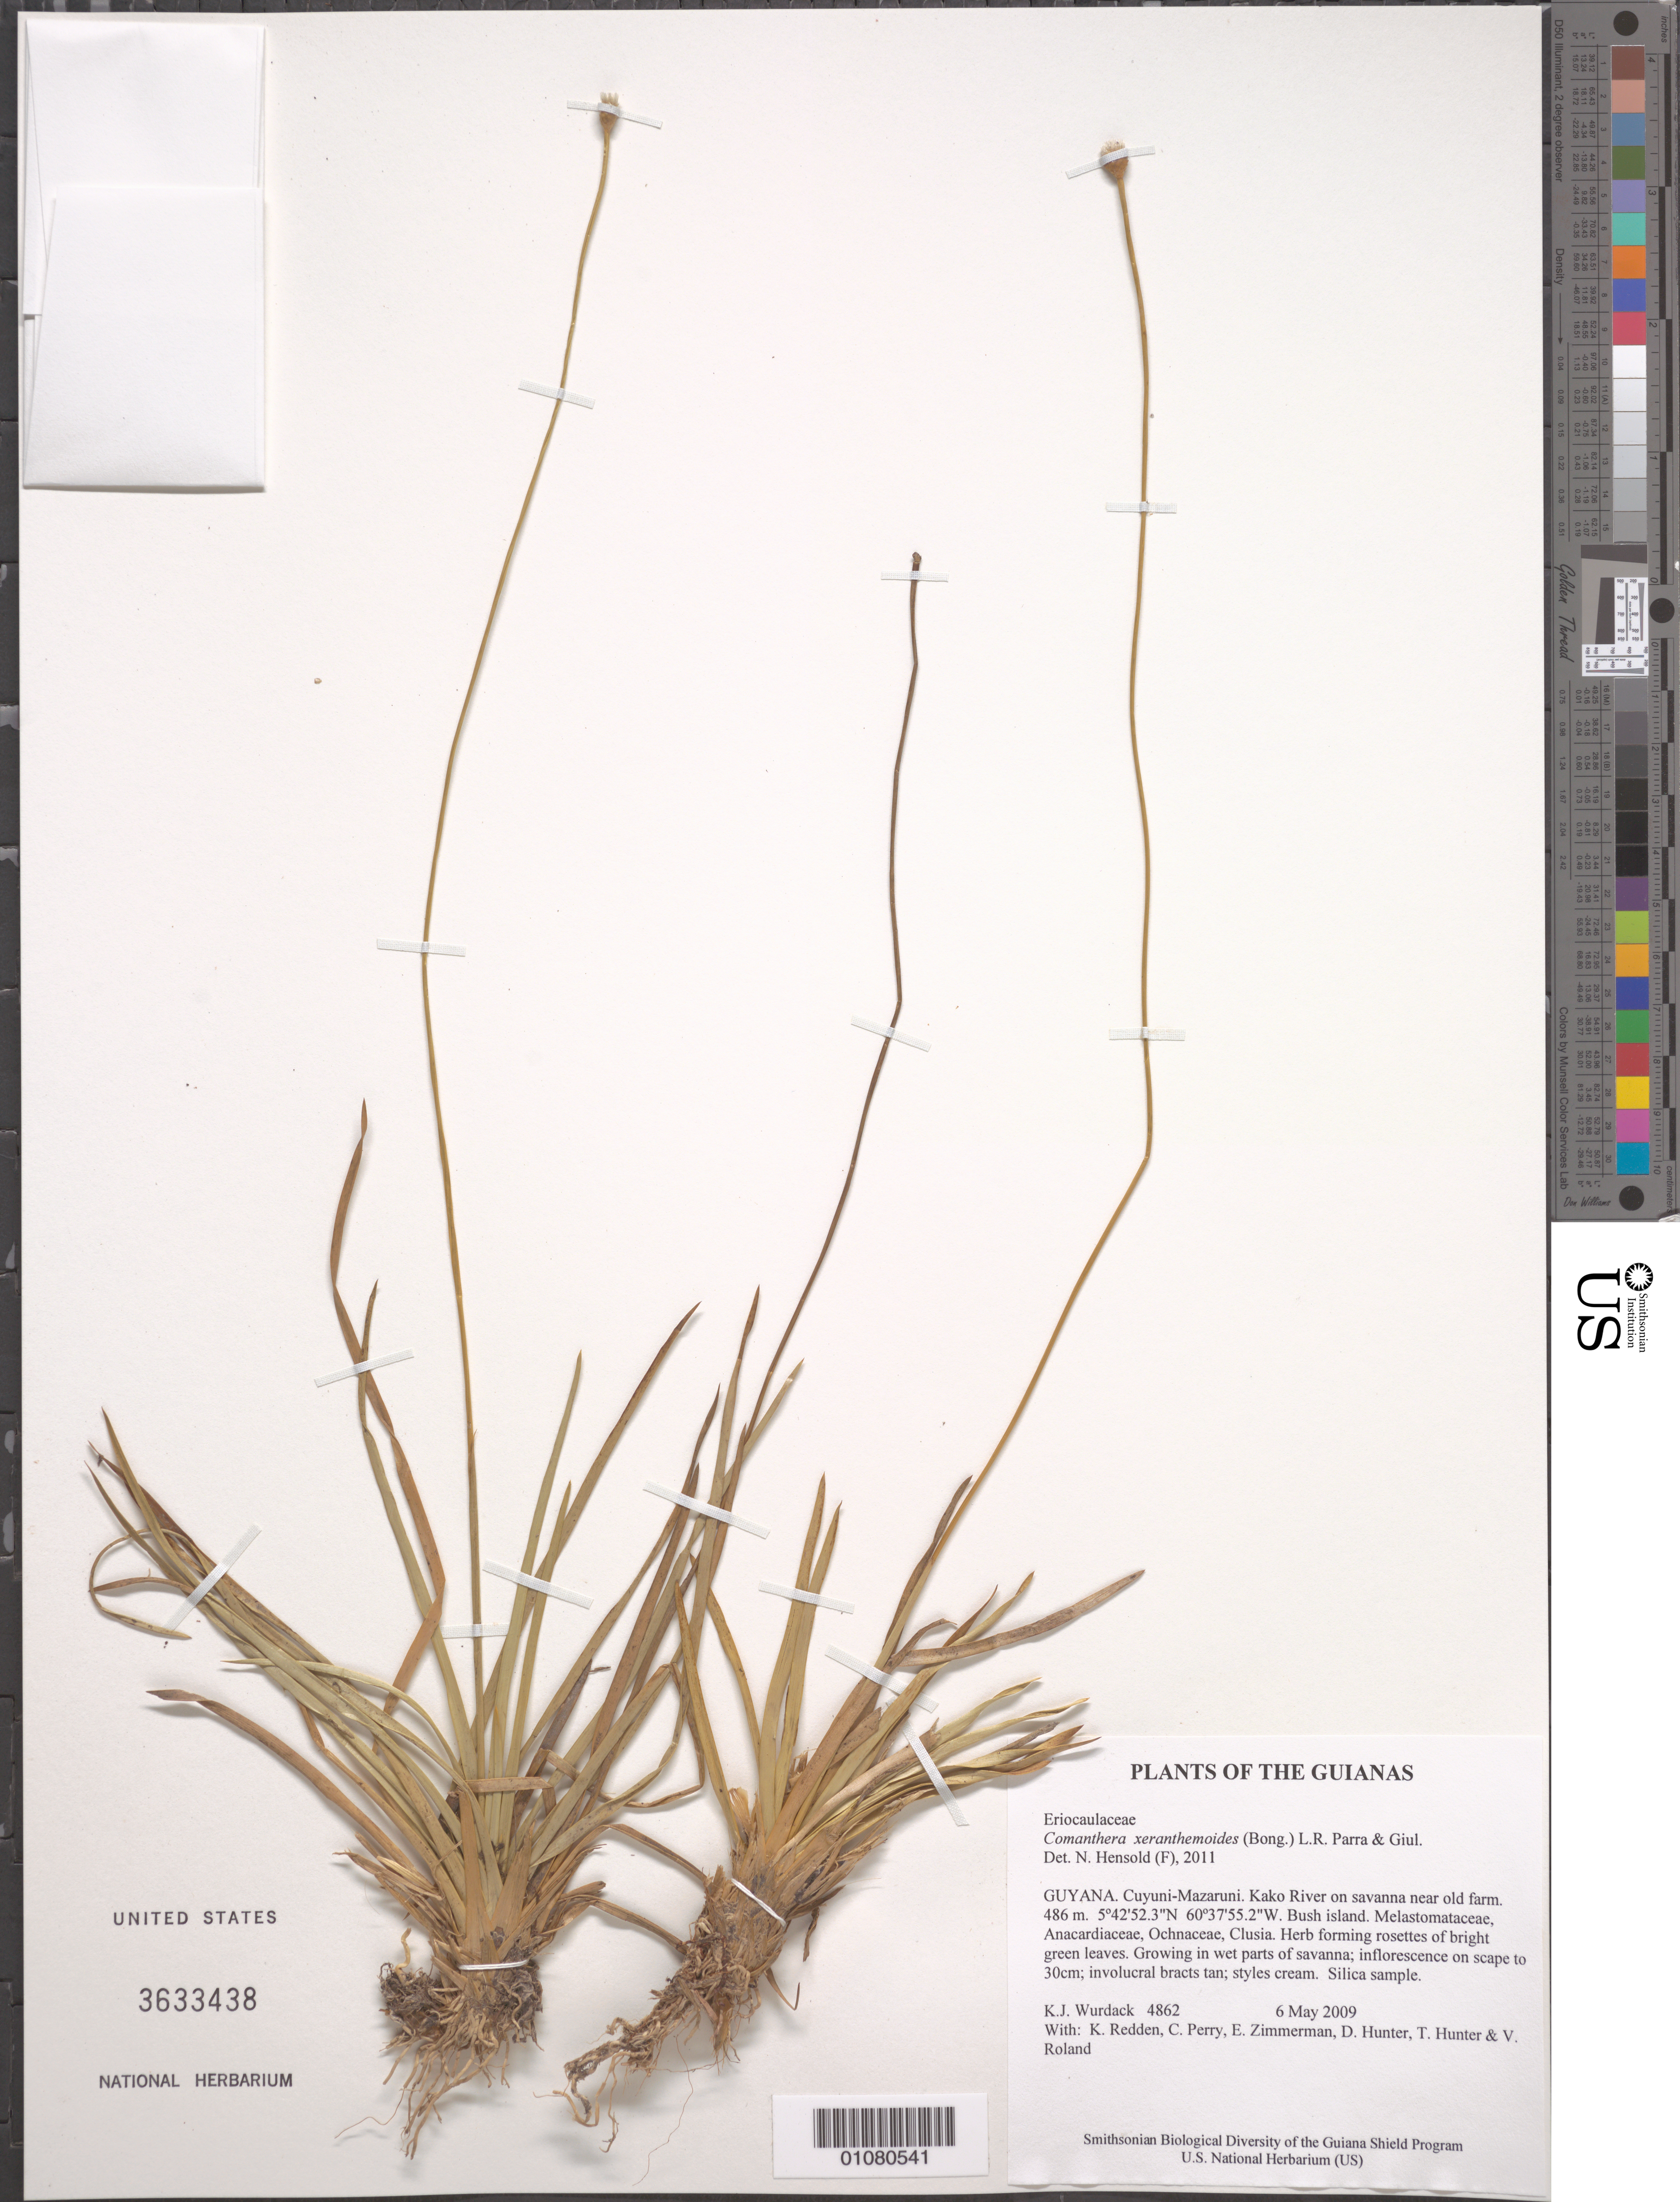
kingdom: Plantae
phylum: Tracheophyta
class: Liliopsida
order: Poales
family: Eriocaulaceae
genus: Comanthera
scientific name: Comanthera xeranthemoides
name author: (Bong.) L.R. Parra & Giul.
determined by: Hensold, N.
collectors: K. Wurdack, K. M. Redden, C. Perry, E. Zimmerman, D. Hunter, T. Hunter & V. Roland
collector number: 4862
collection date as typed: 6 May 2009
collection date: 2009-05-06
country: Guyana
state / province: Cuyuni-Mazaruni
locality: Kako River on savanna near old farm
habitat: Bush island. Melastomataceae, Anacardiaceae, Ochnaceae, Clusia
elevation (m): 486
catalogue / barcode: US 3633438